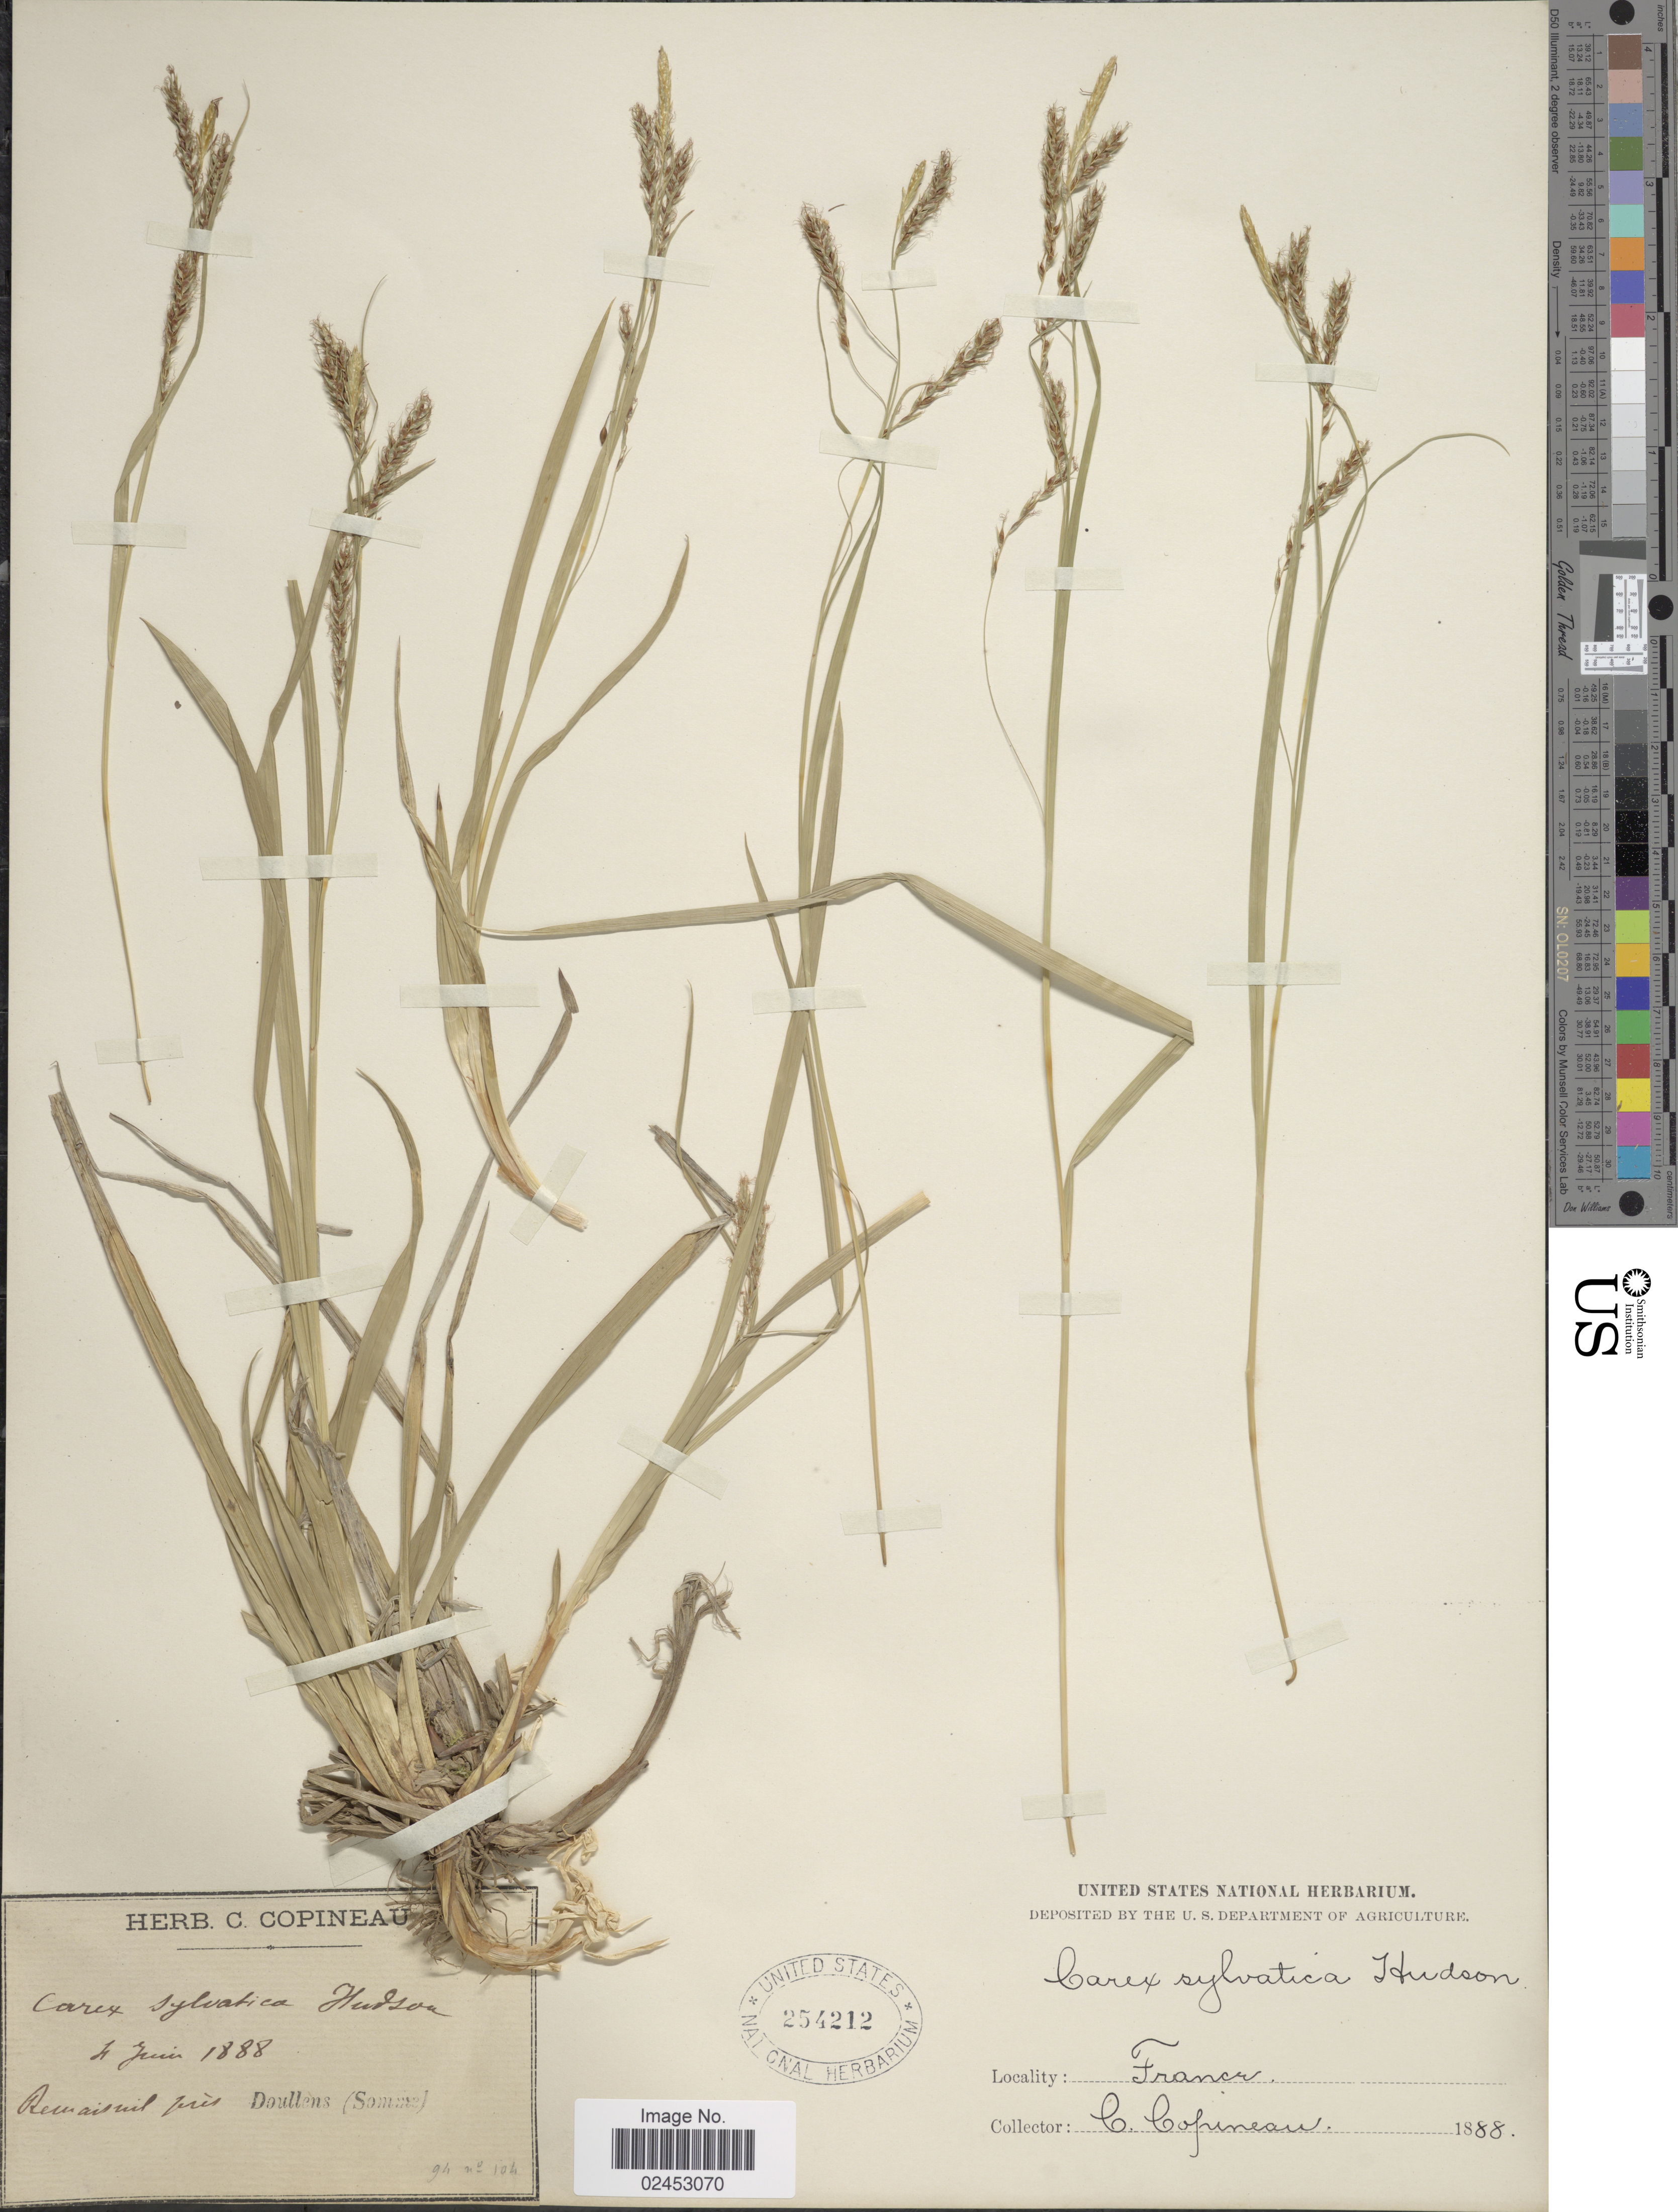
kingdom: Plantae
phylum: Tracheophyta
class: Liliopsida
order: Poales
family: Cyperaceae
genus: Carex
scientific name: Carex sylvatica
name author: Huds.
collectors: C. Copineau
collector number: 104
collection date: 1888-06-04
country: France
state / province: Hauts-de-France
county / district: Somme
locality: Remaisnil près Doullens (Somme)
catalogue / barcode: US 254212